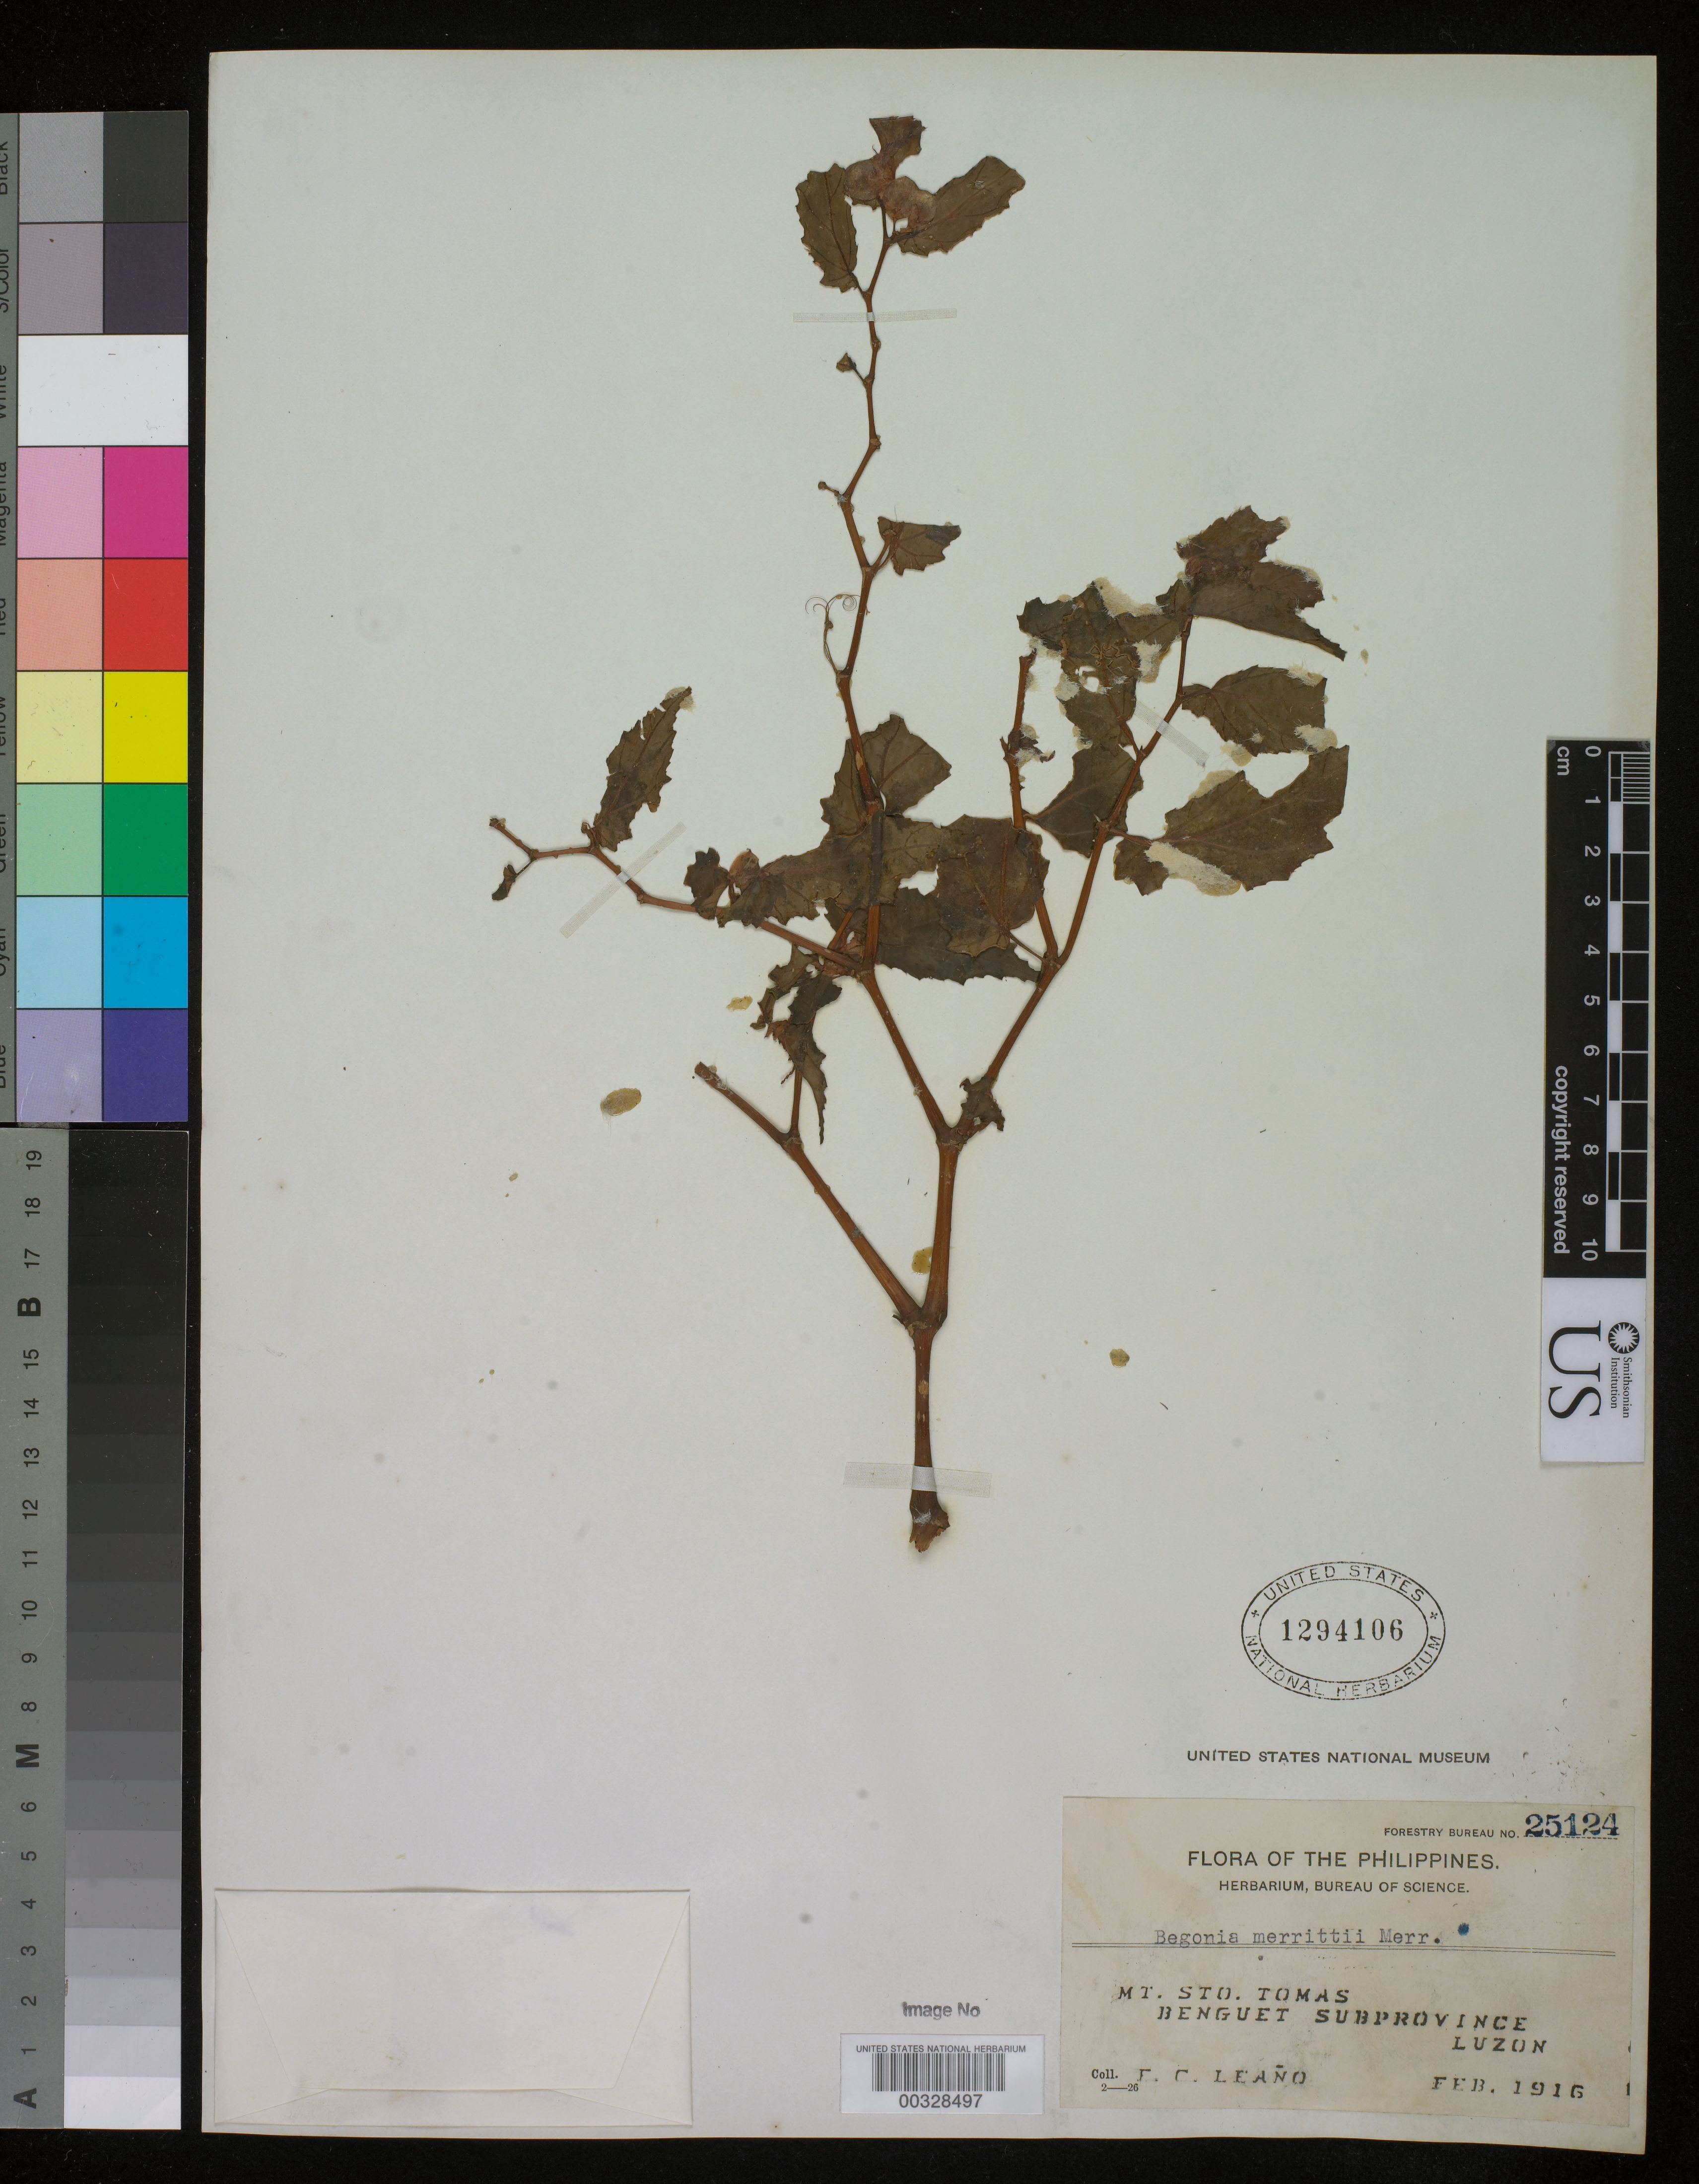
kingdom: Plantae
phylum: Tracheophyta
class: Magnoliopsida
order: Cucurbitales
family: Begoniaceae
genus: Begonia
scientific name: Begonia merrittii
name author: Merr.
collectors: E. Leano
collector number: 25124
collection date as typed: Mar 1916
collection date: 1916-03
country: Philippines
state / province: Cordillera (Administrative Region)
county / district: Benguet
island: Luzon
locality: Mt. santo tomas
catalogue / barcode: US 1294106